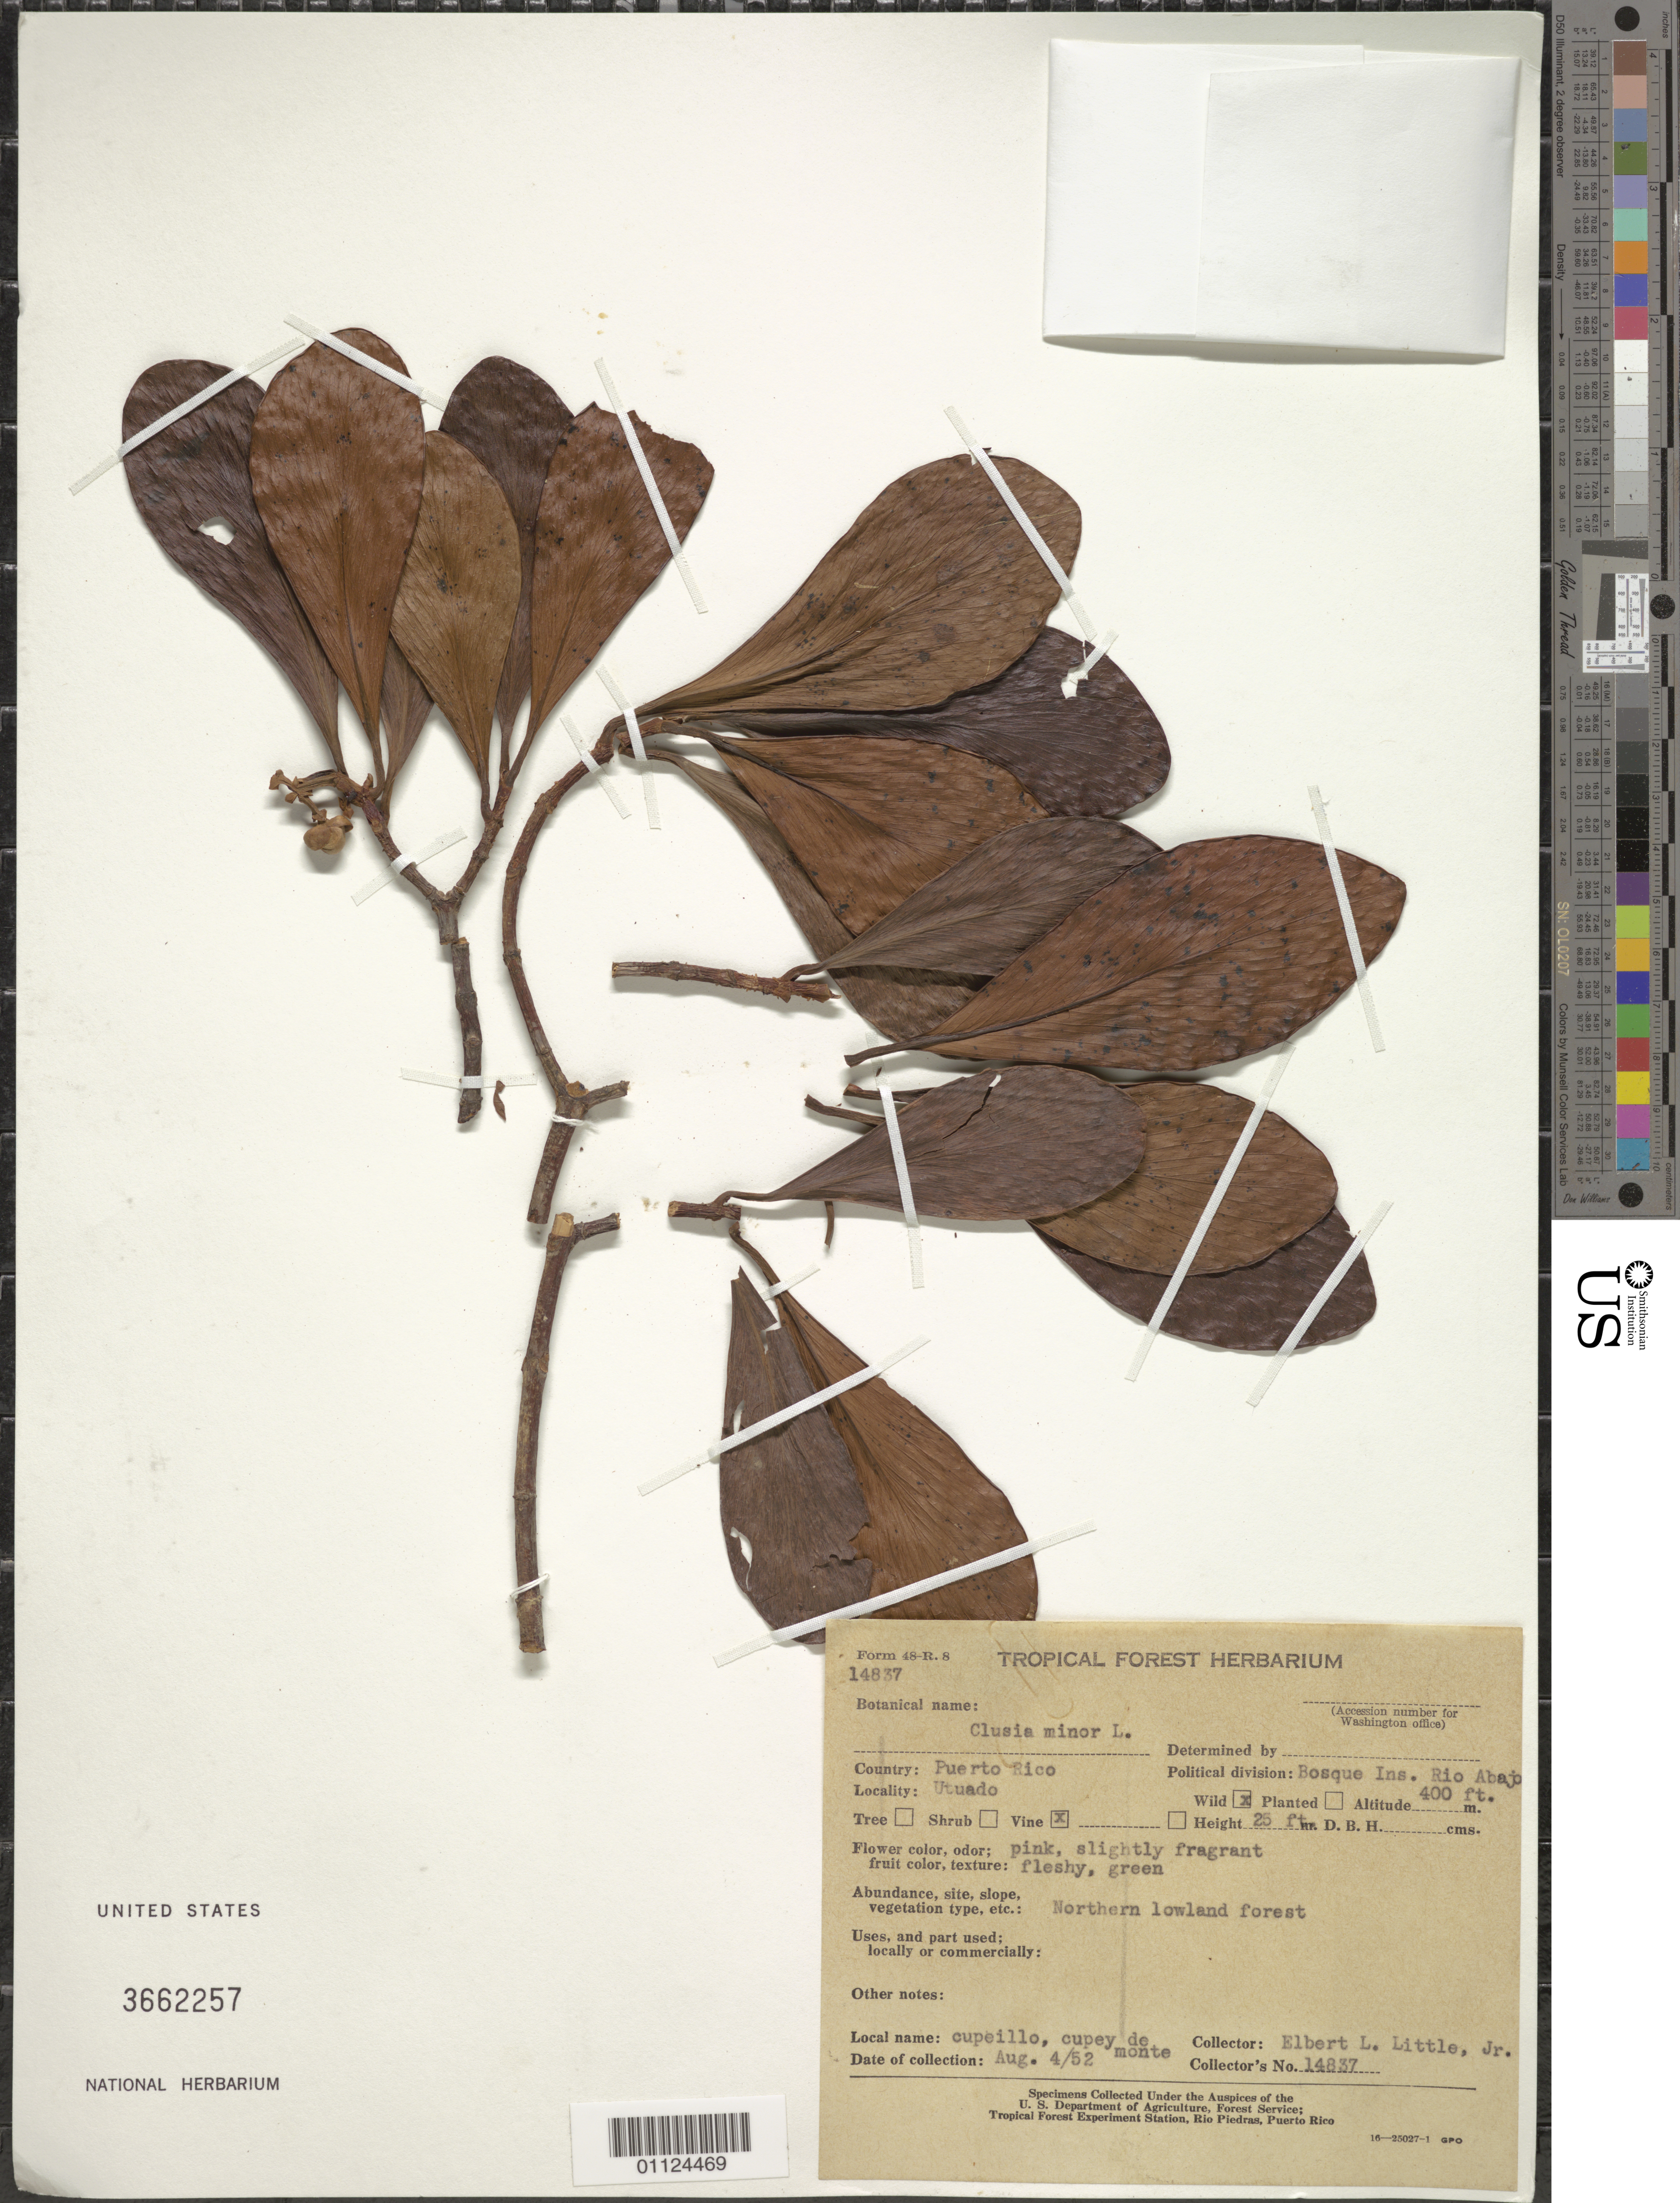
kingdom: Plantae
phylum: Tracheophyta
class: Magnoliopsida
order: Malpighiales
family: Clusiaceae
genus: Clusia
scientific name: Clusia minor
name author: L.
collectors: E. L. Little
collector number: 14837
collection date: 1952-08-04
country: Puerto Rico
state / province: Utuado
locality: Bosque Ins. Rio Abajo, Utuado.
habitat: Northern lowland forest.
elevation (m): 122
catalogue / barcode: US 3662257